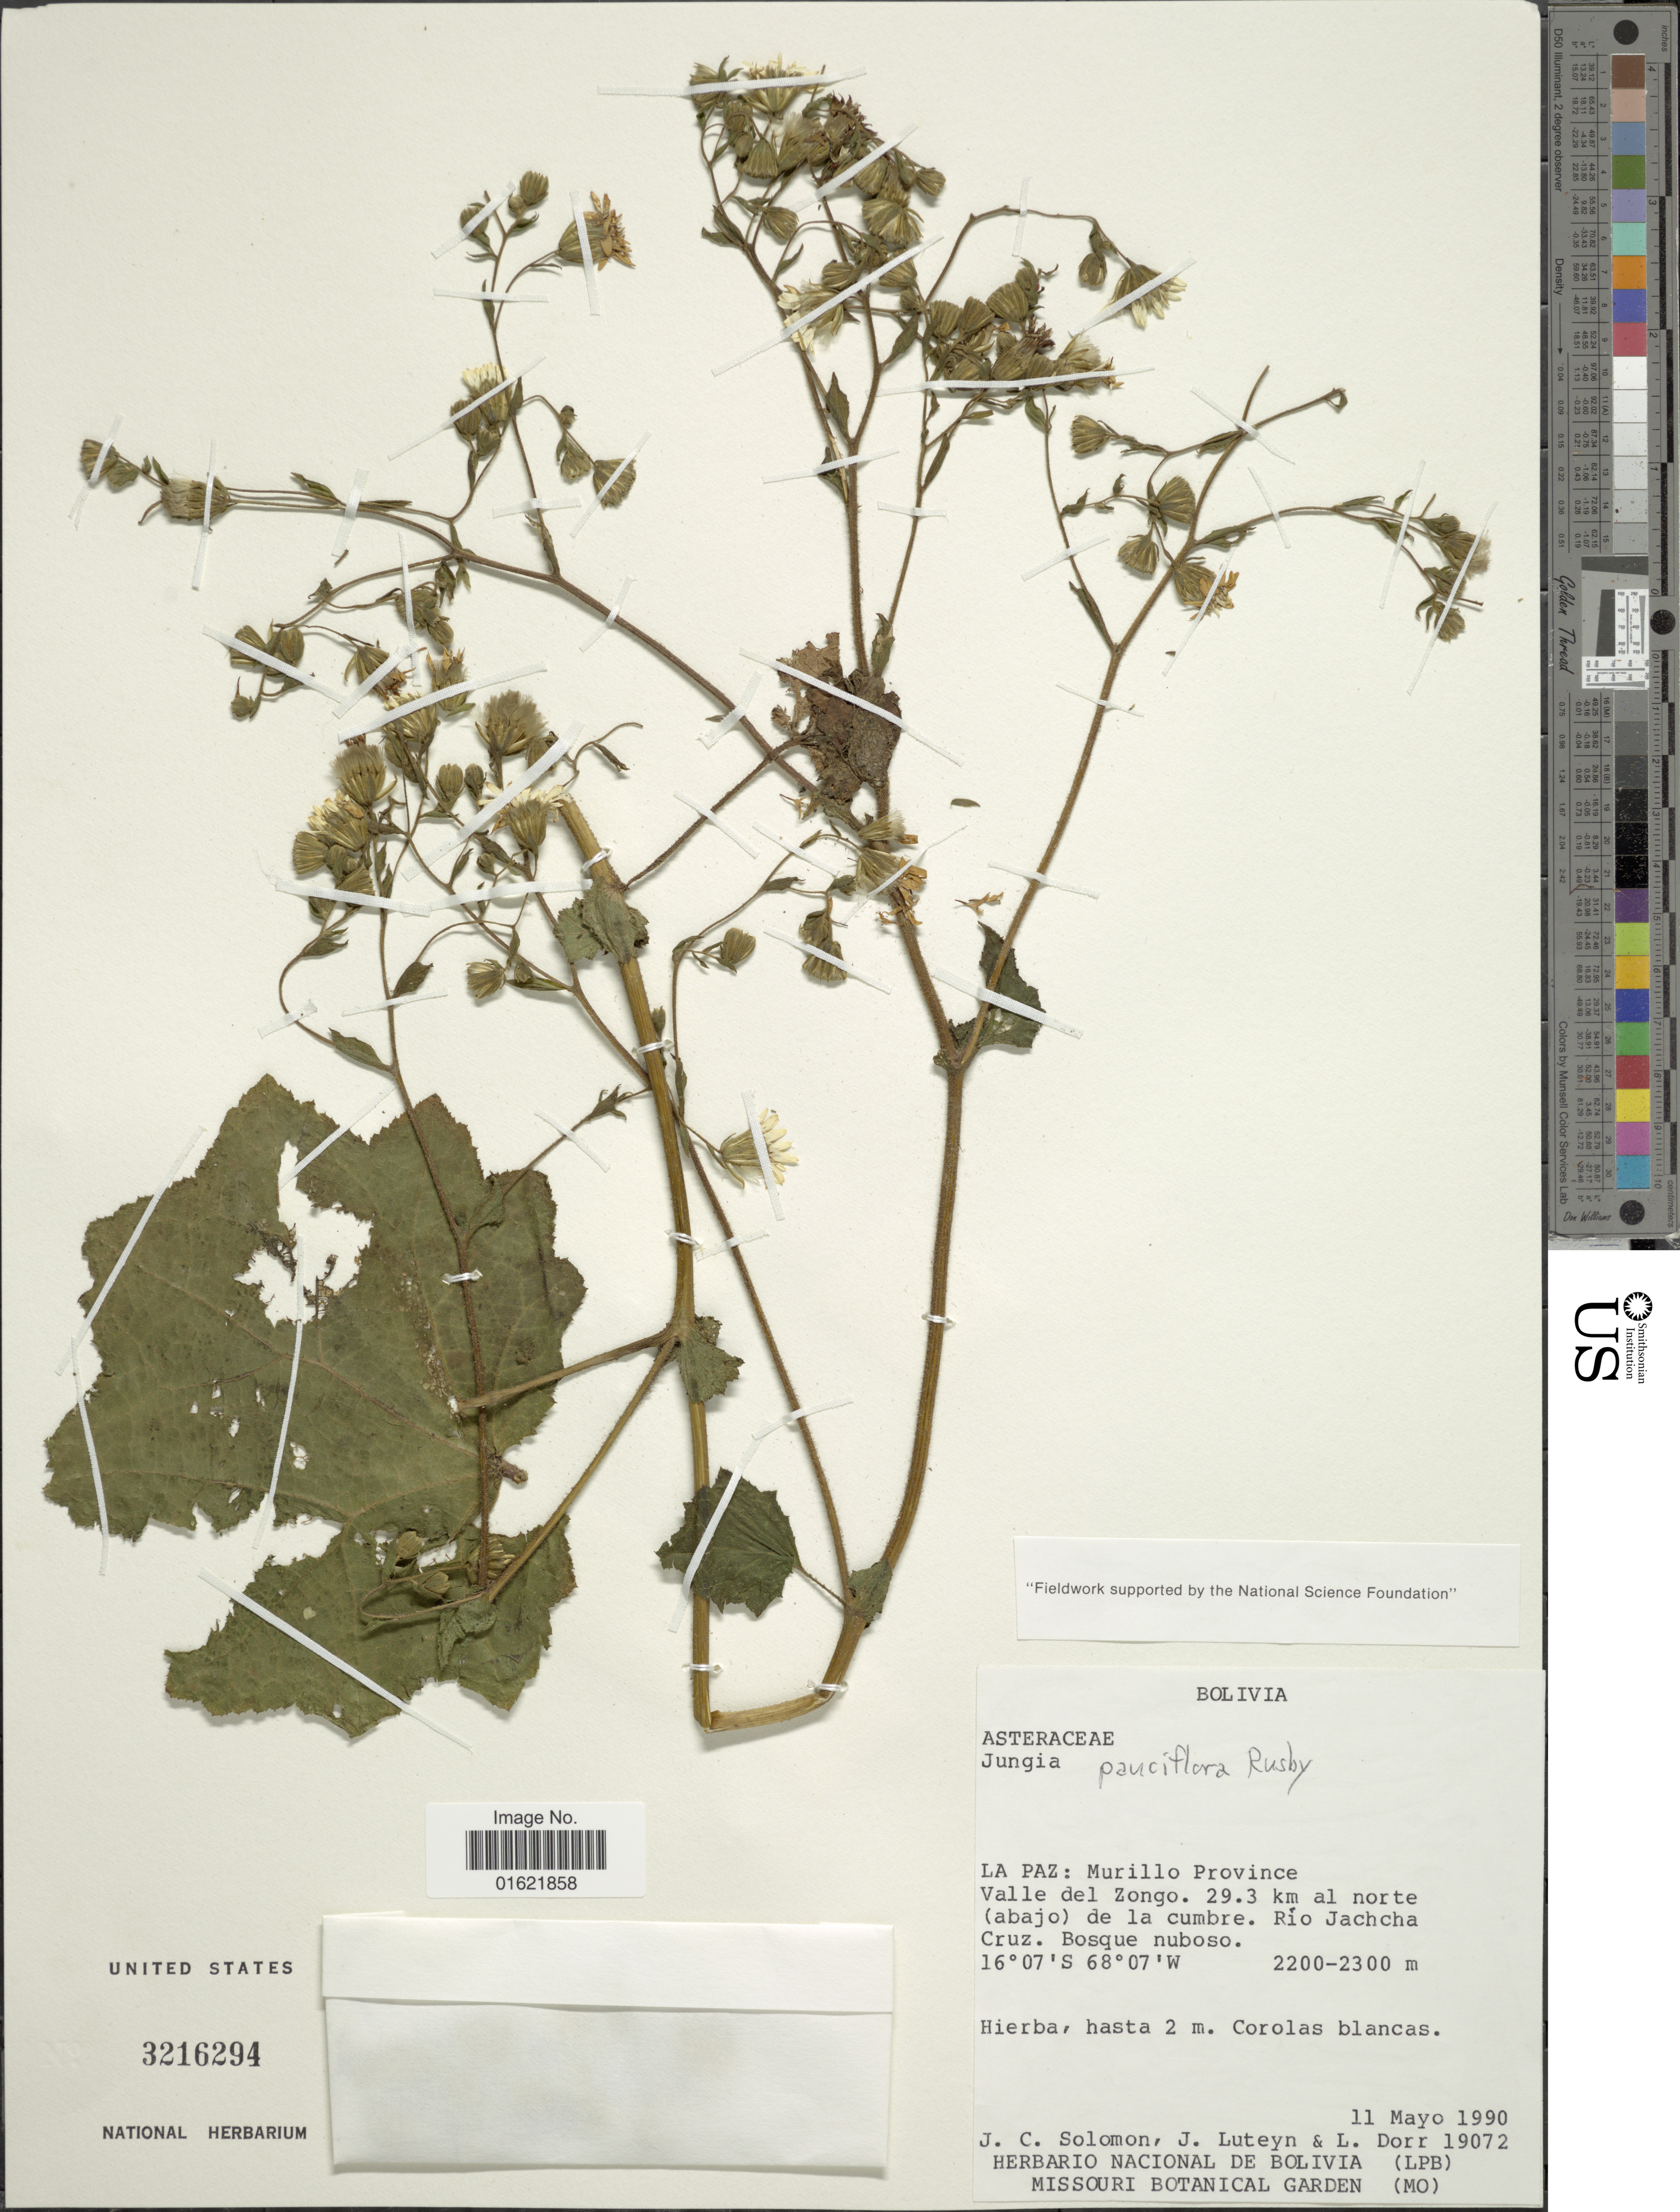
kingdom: Plantae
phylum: Tracheophyta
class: Magnoliopsida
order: Asterales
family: Asteraceae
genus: Jungia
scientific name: Jungia pauciflora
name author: Rusby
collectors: J. C. Solomon, J. L. Luteyn & L. J. Dorr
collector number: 19072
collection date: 1990-05-11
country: Bolivia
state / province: La Paz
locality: Murillo Province. Valle del Zongo. 29.3 km al norte (abajo) de la cumbre. Rio Jachcha Cruz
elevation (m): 2200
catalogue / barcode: US 3216294